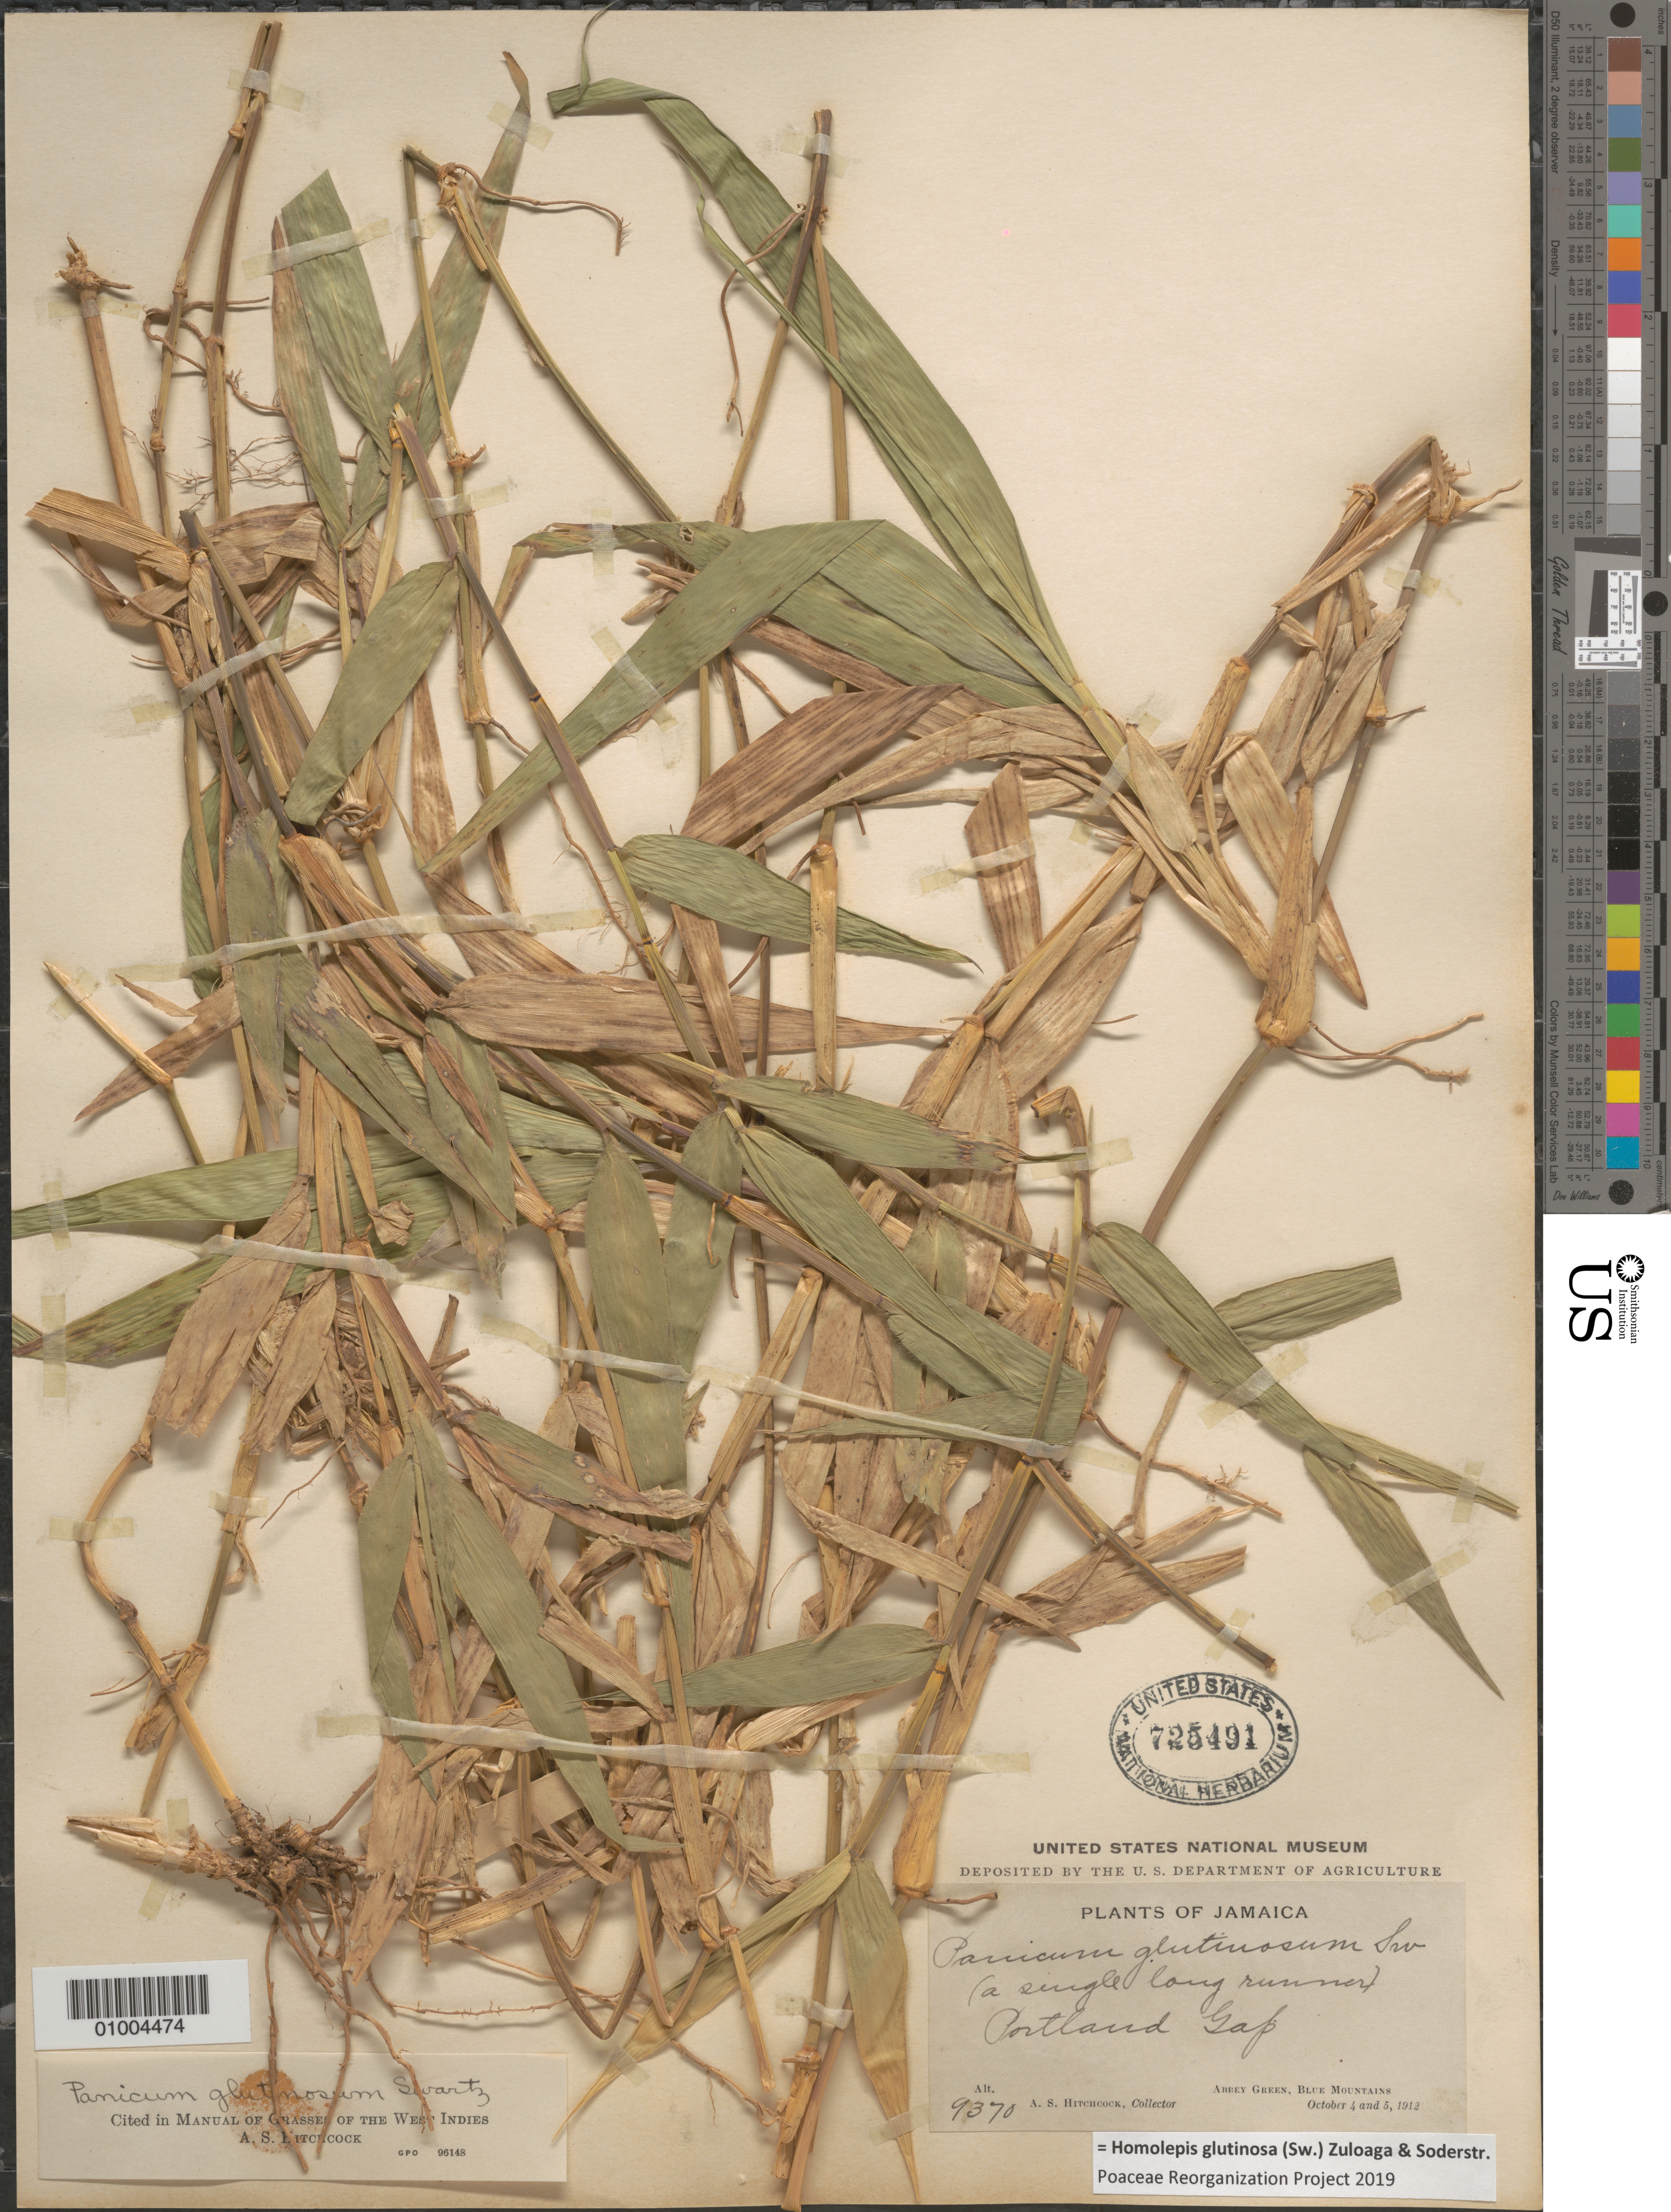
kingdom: Plantae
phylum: Tracheophyta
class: Liliopsida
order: Poales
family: Poaceae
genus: Homolepis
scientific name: Homolepis glutinosa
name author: (Sw.) Zuloaga & Soderstr.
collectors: A. S. Hitchcock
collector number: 9370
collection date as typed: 04 Oct 1912 and 05 Oct 1912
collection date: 1912-10-04,1912-10-05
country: Jamaica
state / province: Portland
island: Jamaica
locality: Portland Gap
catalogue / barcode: US 725491